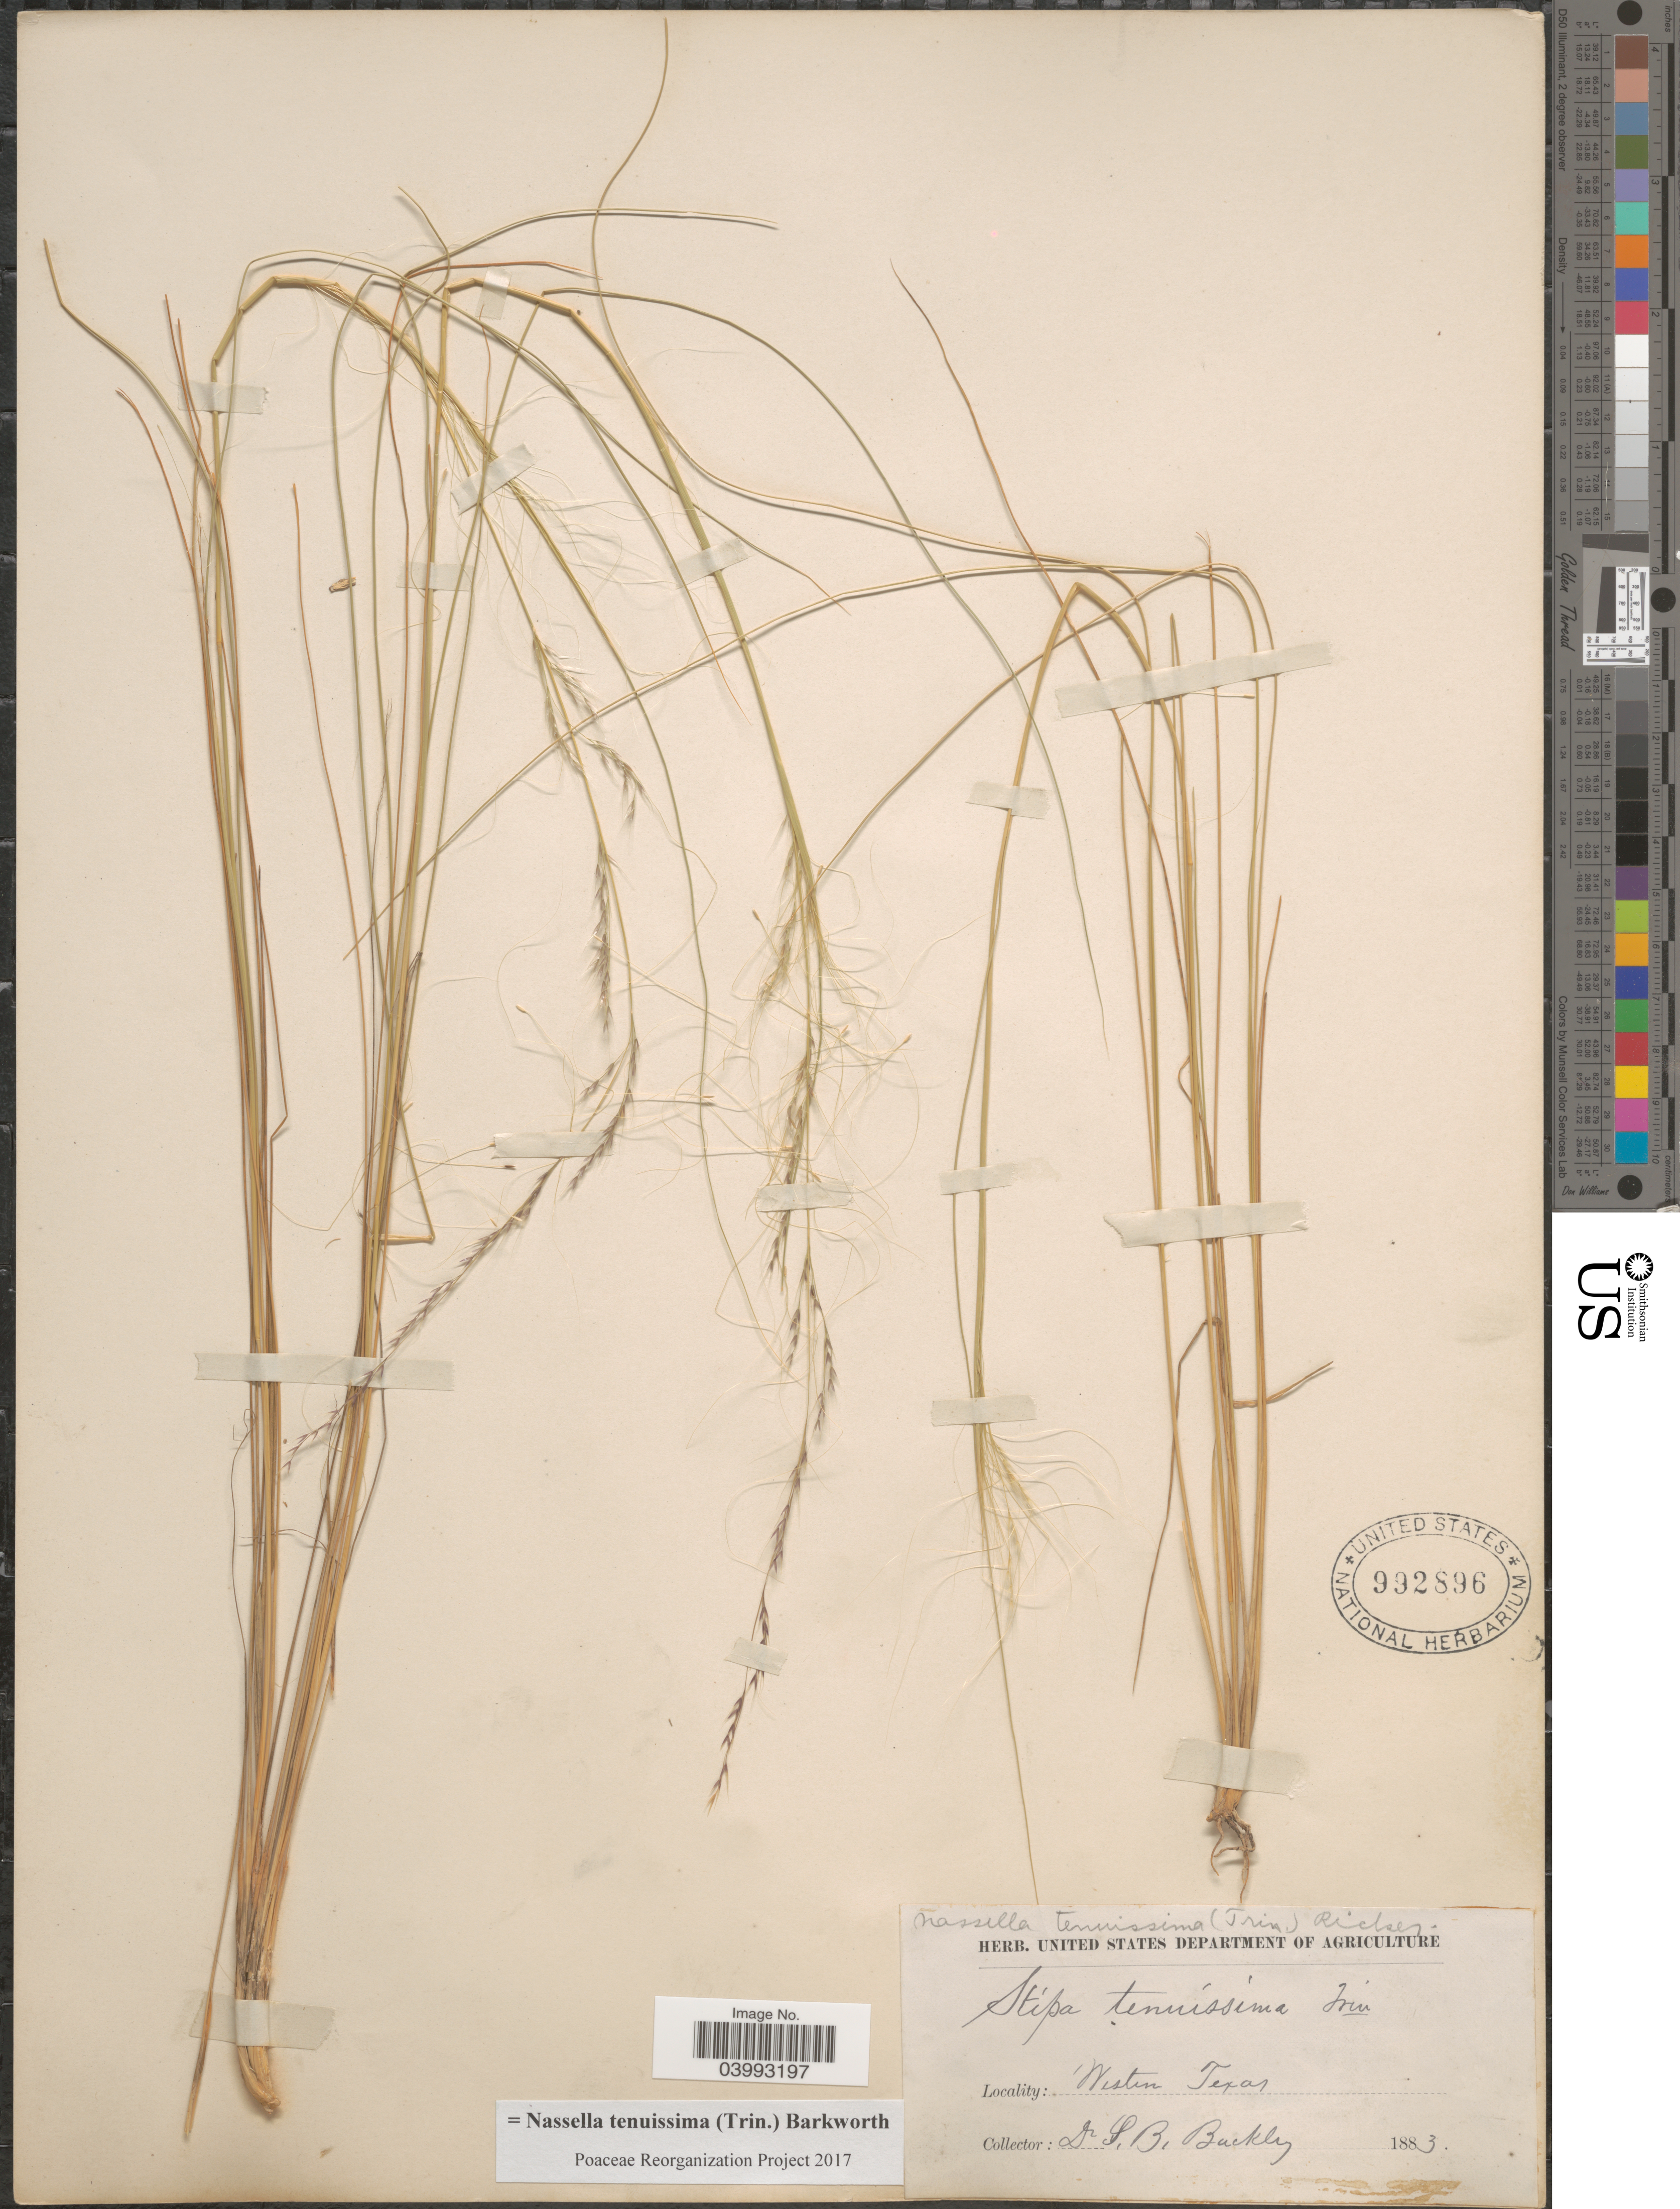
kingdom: Plantae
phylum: Tracheophyta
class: Liliopsida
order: Poales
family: Poaceae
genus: Nassella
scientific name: Nassella tenuissima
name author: (Trin.) Barkworth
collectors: S. B. Buckley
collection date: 1883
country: United States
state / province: Texas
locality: Western Texas.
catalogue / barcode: US 992896